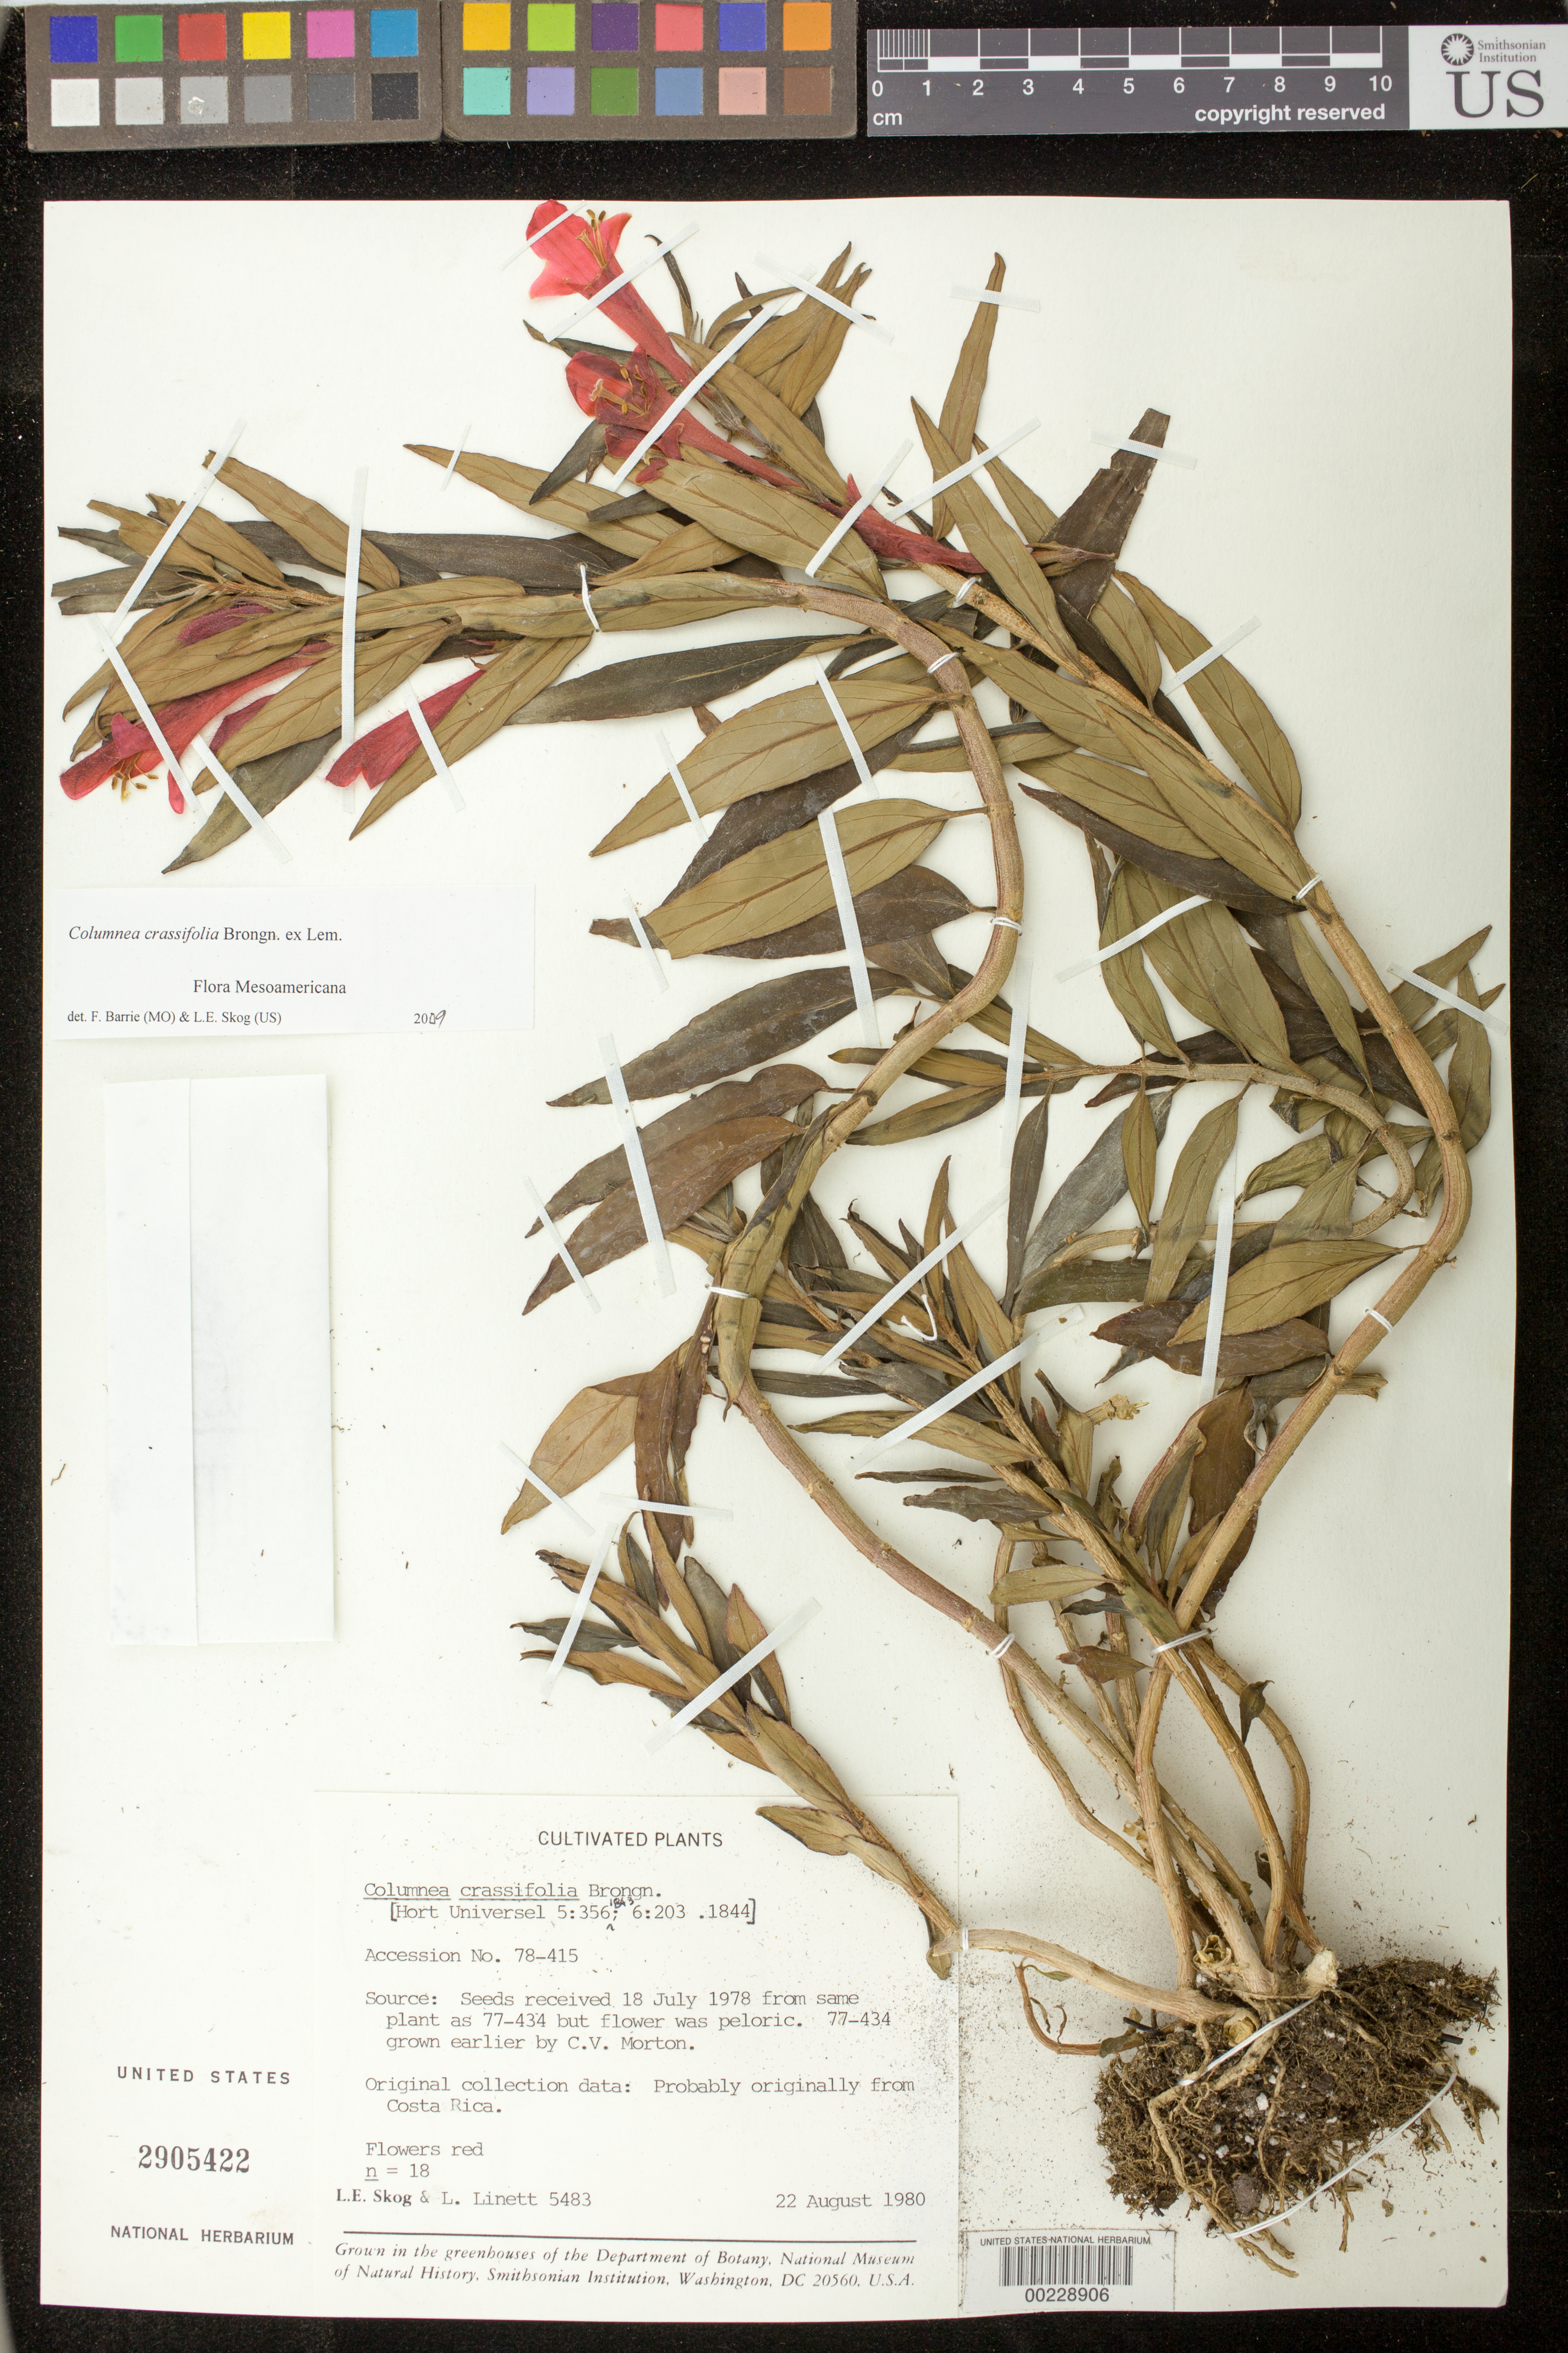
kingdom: Plantae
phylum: Tracheophyta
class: Magnoliopsida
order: Lamiales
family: Gesneriaceae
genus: Columnea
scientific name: Columnea crassifolia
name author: Brongn.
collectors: L. E. Skog & L. Linett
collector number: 5483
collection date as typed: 22 Aug 1980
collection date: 1980-08-22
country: Costa Rica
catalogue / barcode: US 2905422